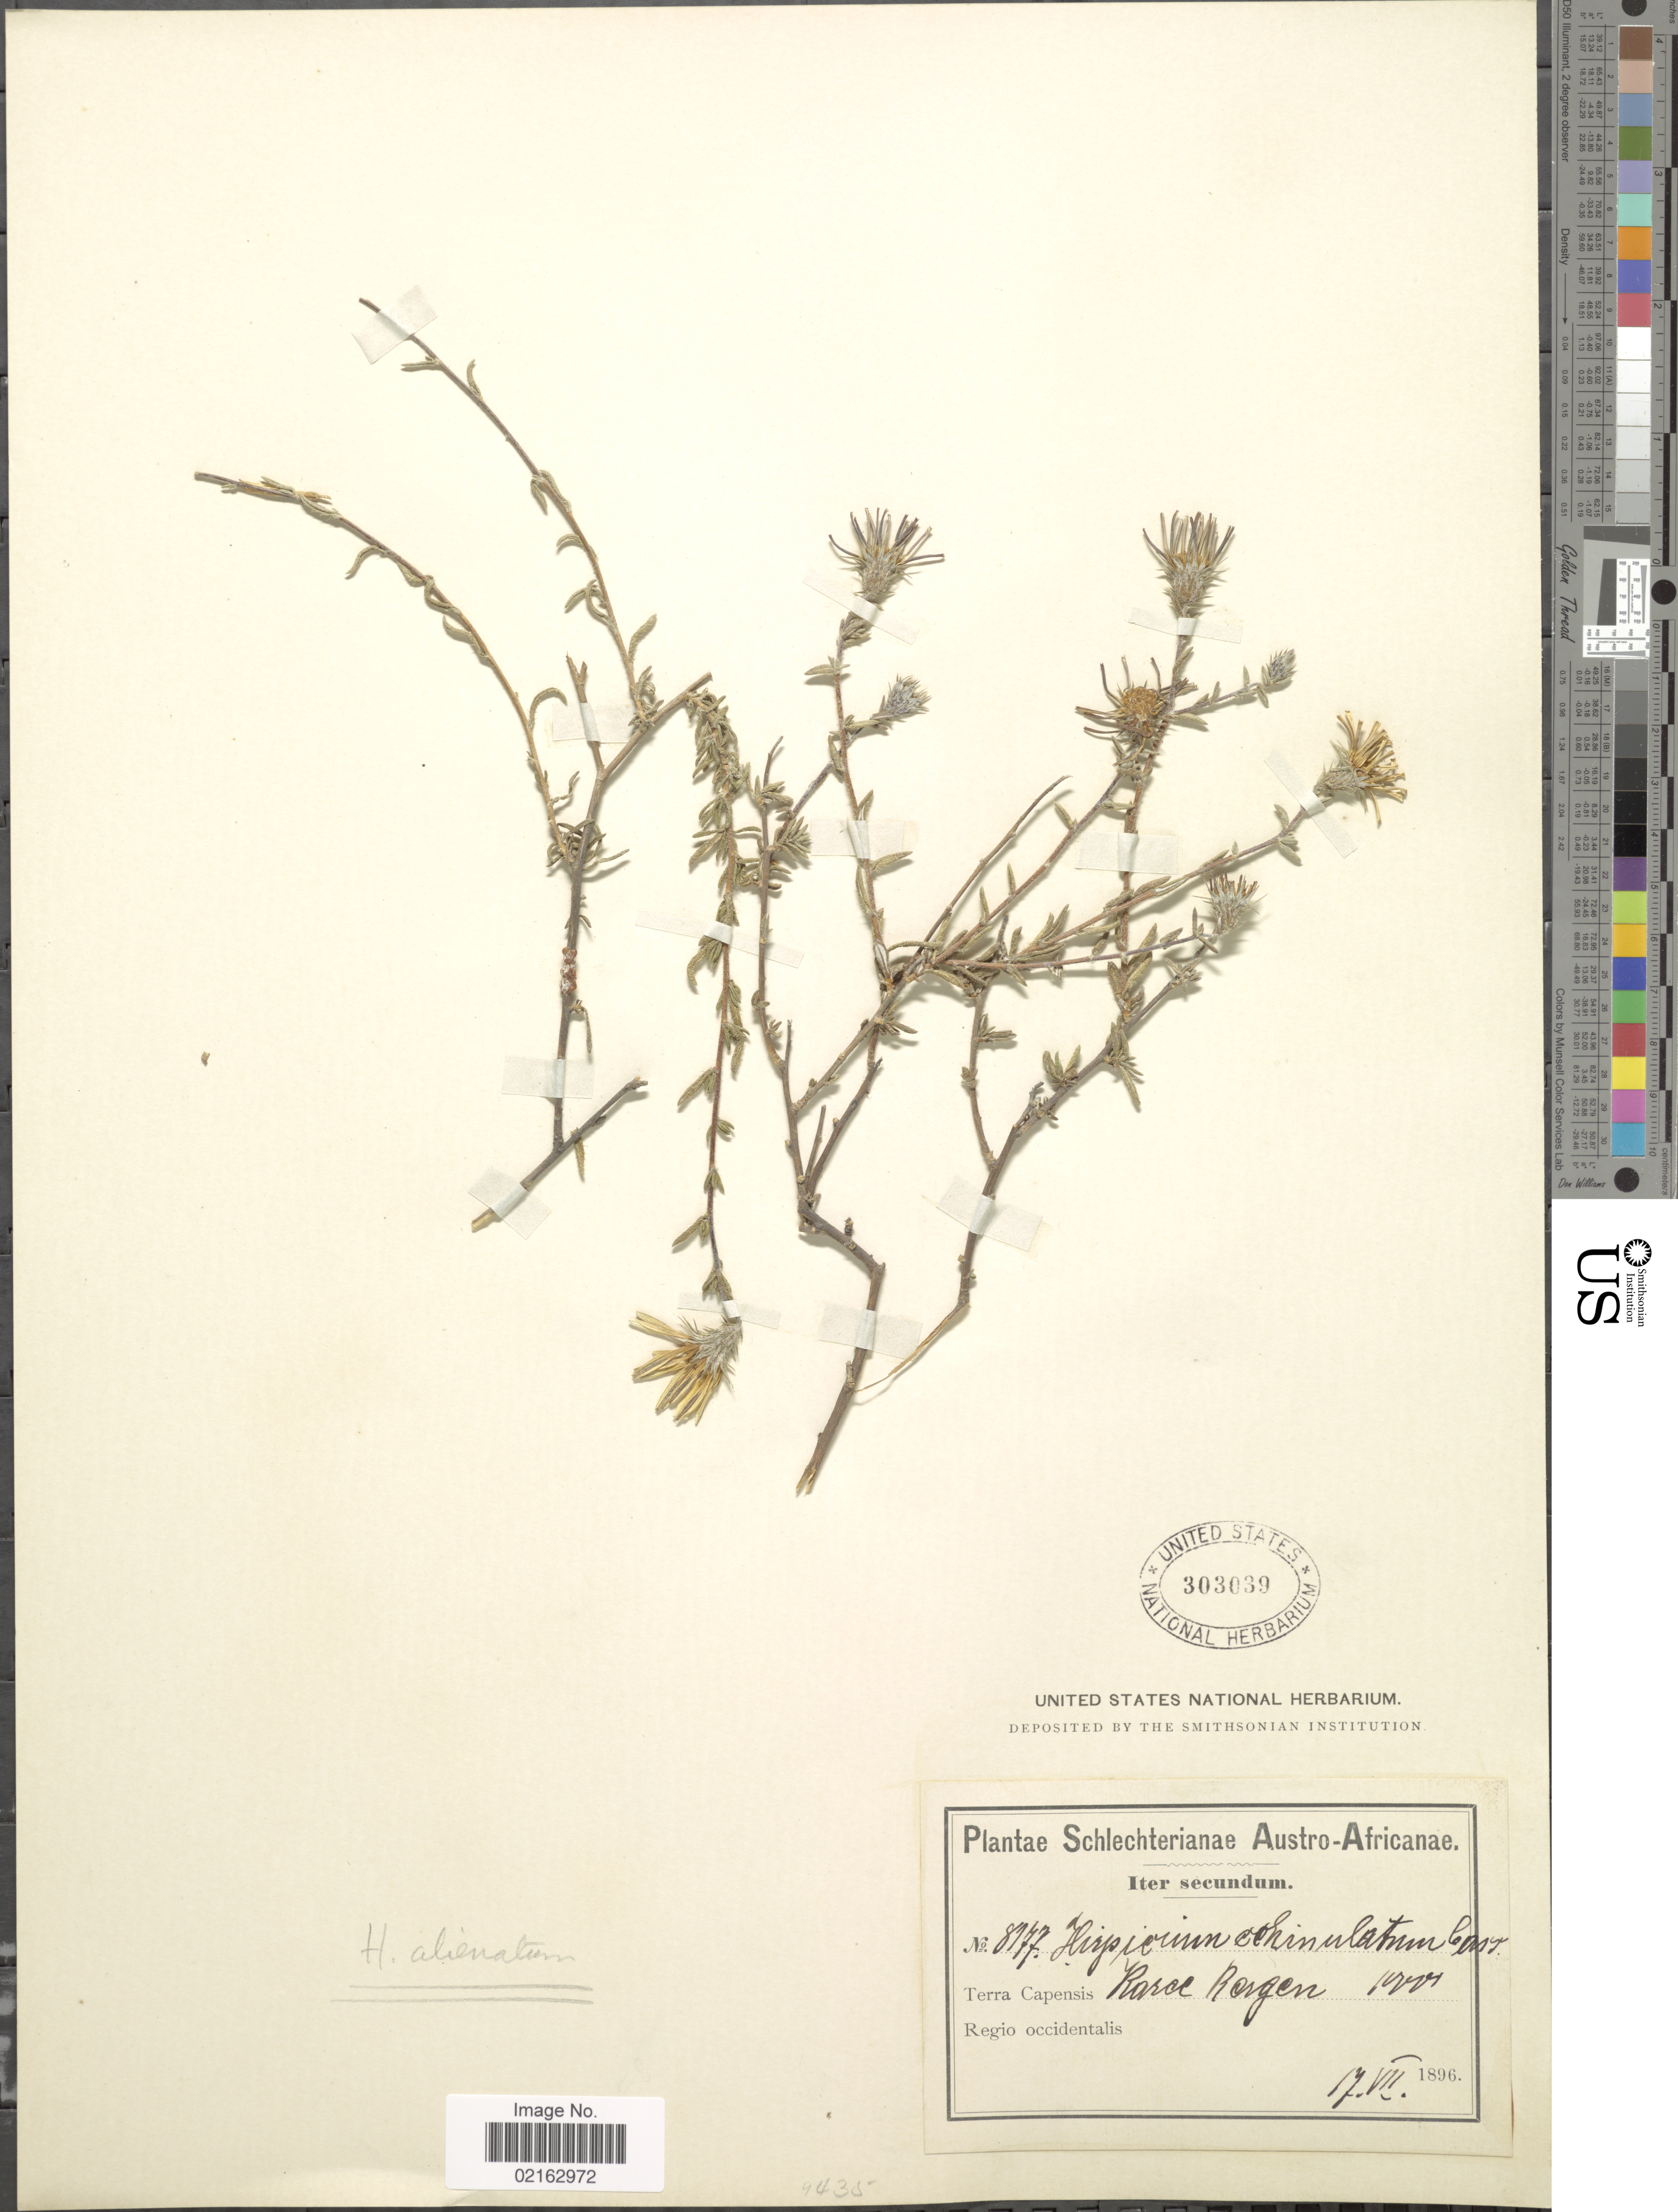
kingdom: Plantae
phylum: Tracheophyta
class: Magnoliopsida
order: Asterales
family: Asteraceae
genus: Hirpicium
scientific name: Hirpicium alienatum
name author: (Thunb.) Druce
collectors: Schlechter, --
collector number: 8177*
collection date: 1896-07-17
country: South Africa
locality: Terra Capensis. Karee Berg. Regio occidentalis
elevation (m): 305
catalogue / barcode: US 303039